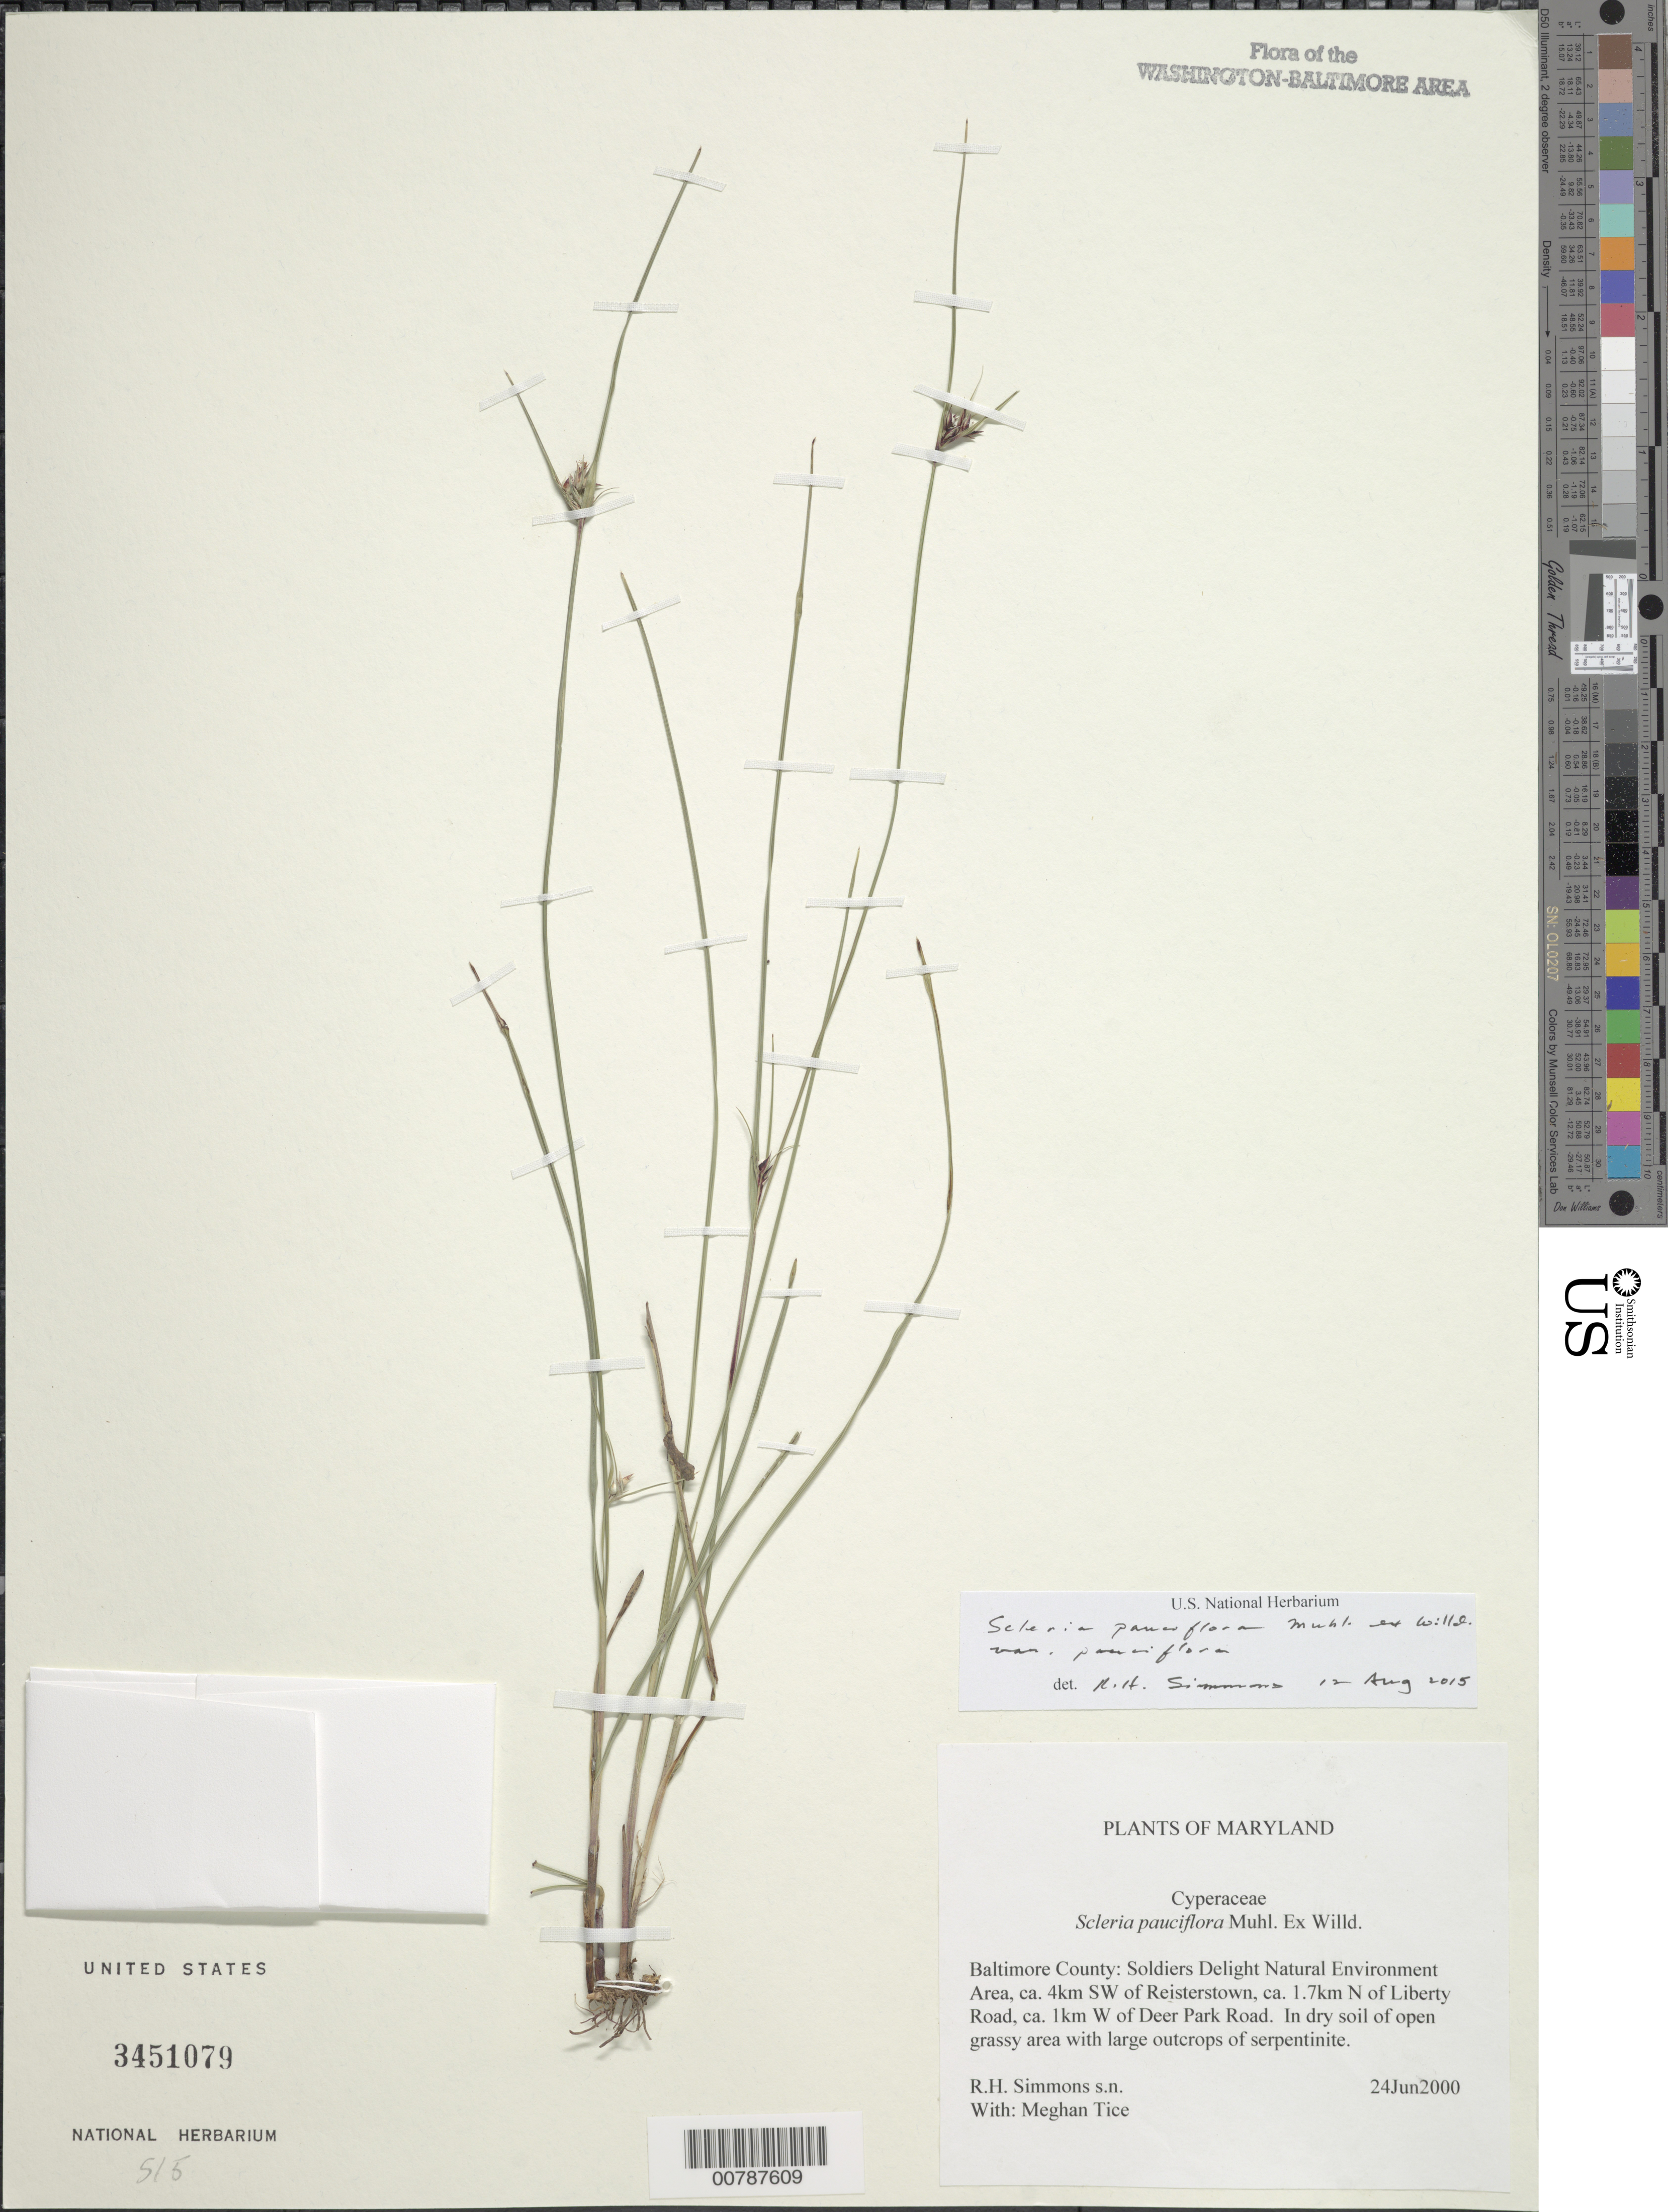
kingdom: Plantae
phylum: Tracheophyta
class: Liliopsida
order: Poales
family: Cyperaceae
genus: Scleria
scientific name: Scleria pauciflora var. pauciflora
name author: Muhl. ex Willd.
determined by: Simmons, R. H., (UNITED STATES)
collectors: R. H. Simmons & M. Tice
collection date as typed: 24 Jun 2000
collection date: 2000-06-24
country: United States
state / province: Maryland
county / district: Baltimore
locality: Soldiers Delight Natural Environment Area, ca. 4 km SW of Reistertown, ca. 1.7 km N of Liberty Road, ca. 1 km W of Deer Park Road.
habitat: In dry soil of open grassy area with large outcrops of serpentine.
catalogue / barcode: US 3451079